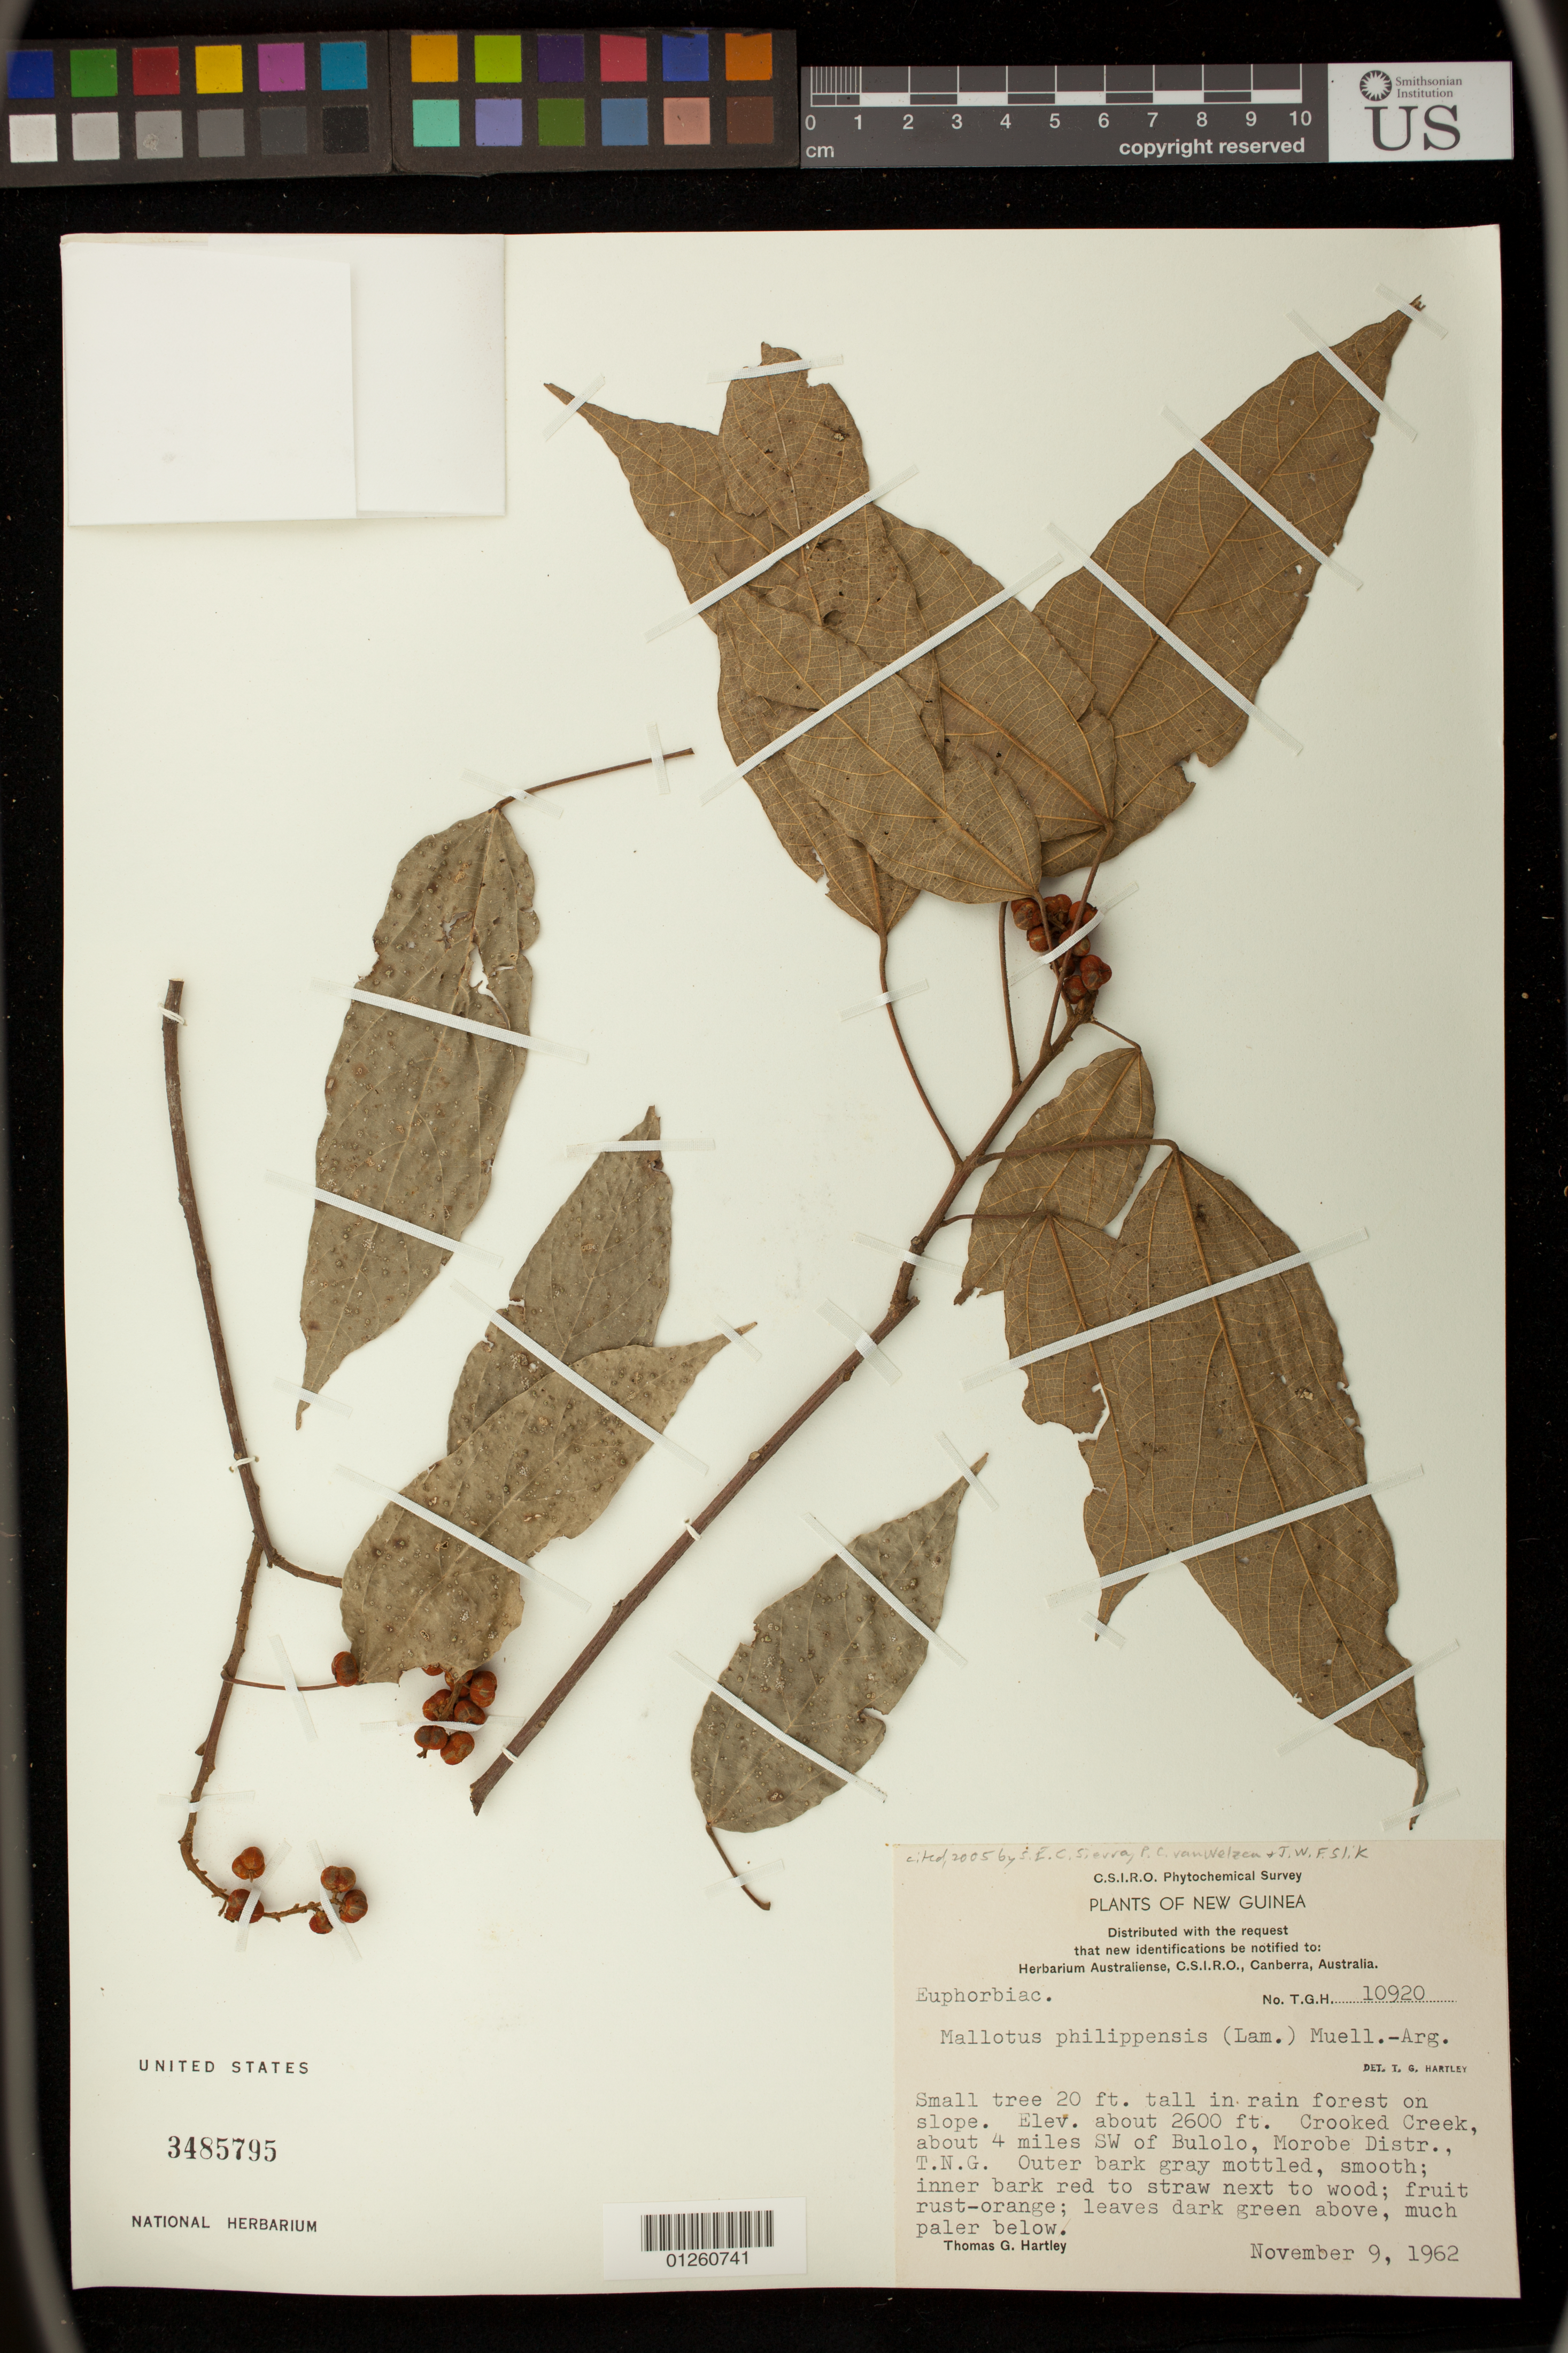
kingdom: Plantae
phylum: Tracheophyta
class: Magnoliopsida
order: Malpighiales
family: Euphorbiaceae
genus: Mallotus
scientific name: Mallotus philippensis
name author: (Lam.) Müll. Arg.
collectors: T. G. Hartley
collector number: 10920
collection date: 1962-11-09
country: Papua New Guinea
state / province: Morobe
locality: Crooked Creek, about 4 miles SW of Bulolo, T.N.G.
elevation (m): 792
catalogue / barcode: US 3485795